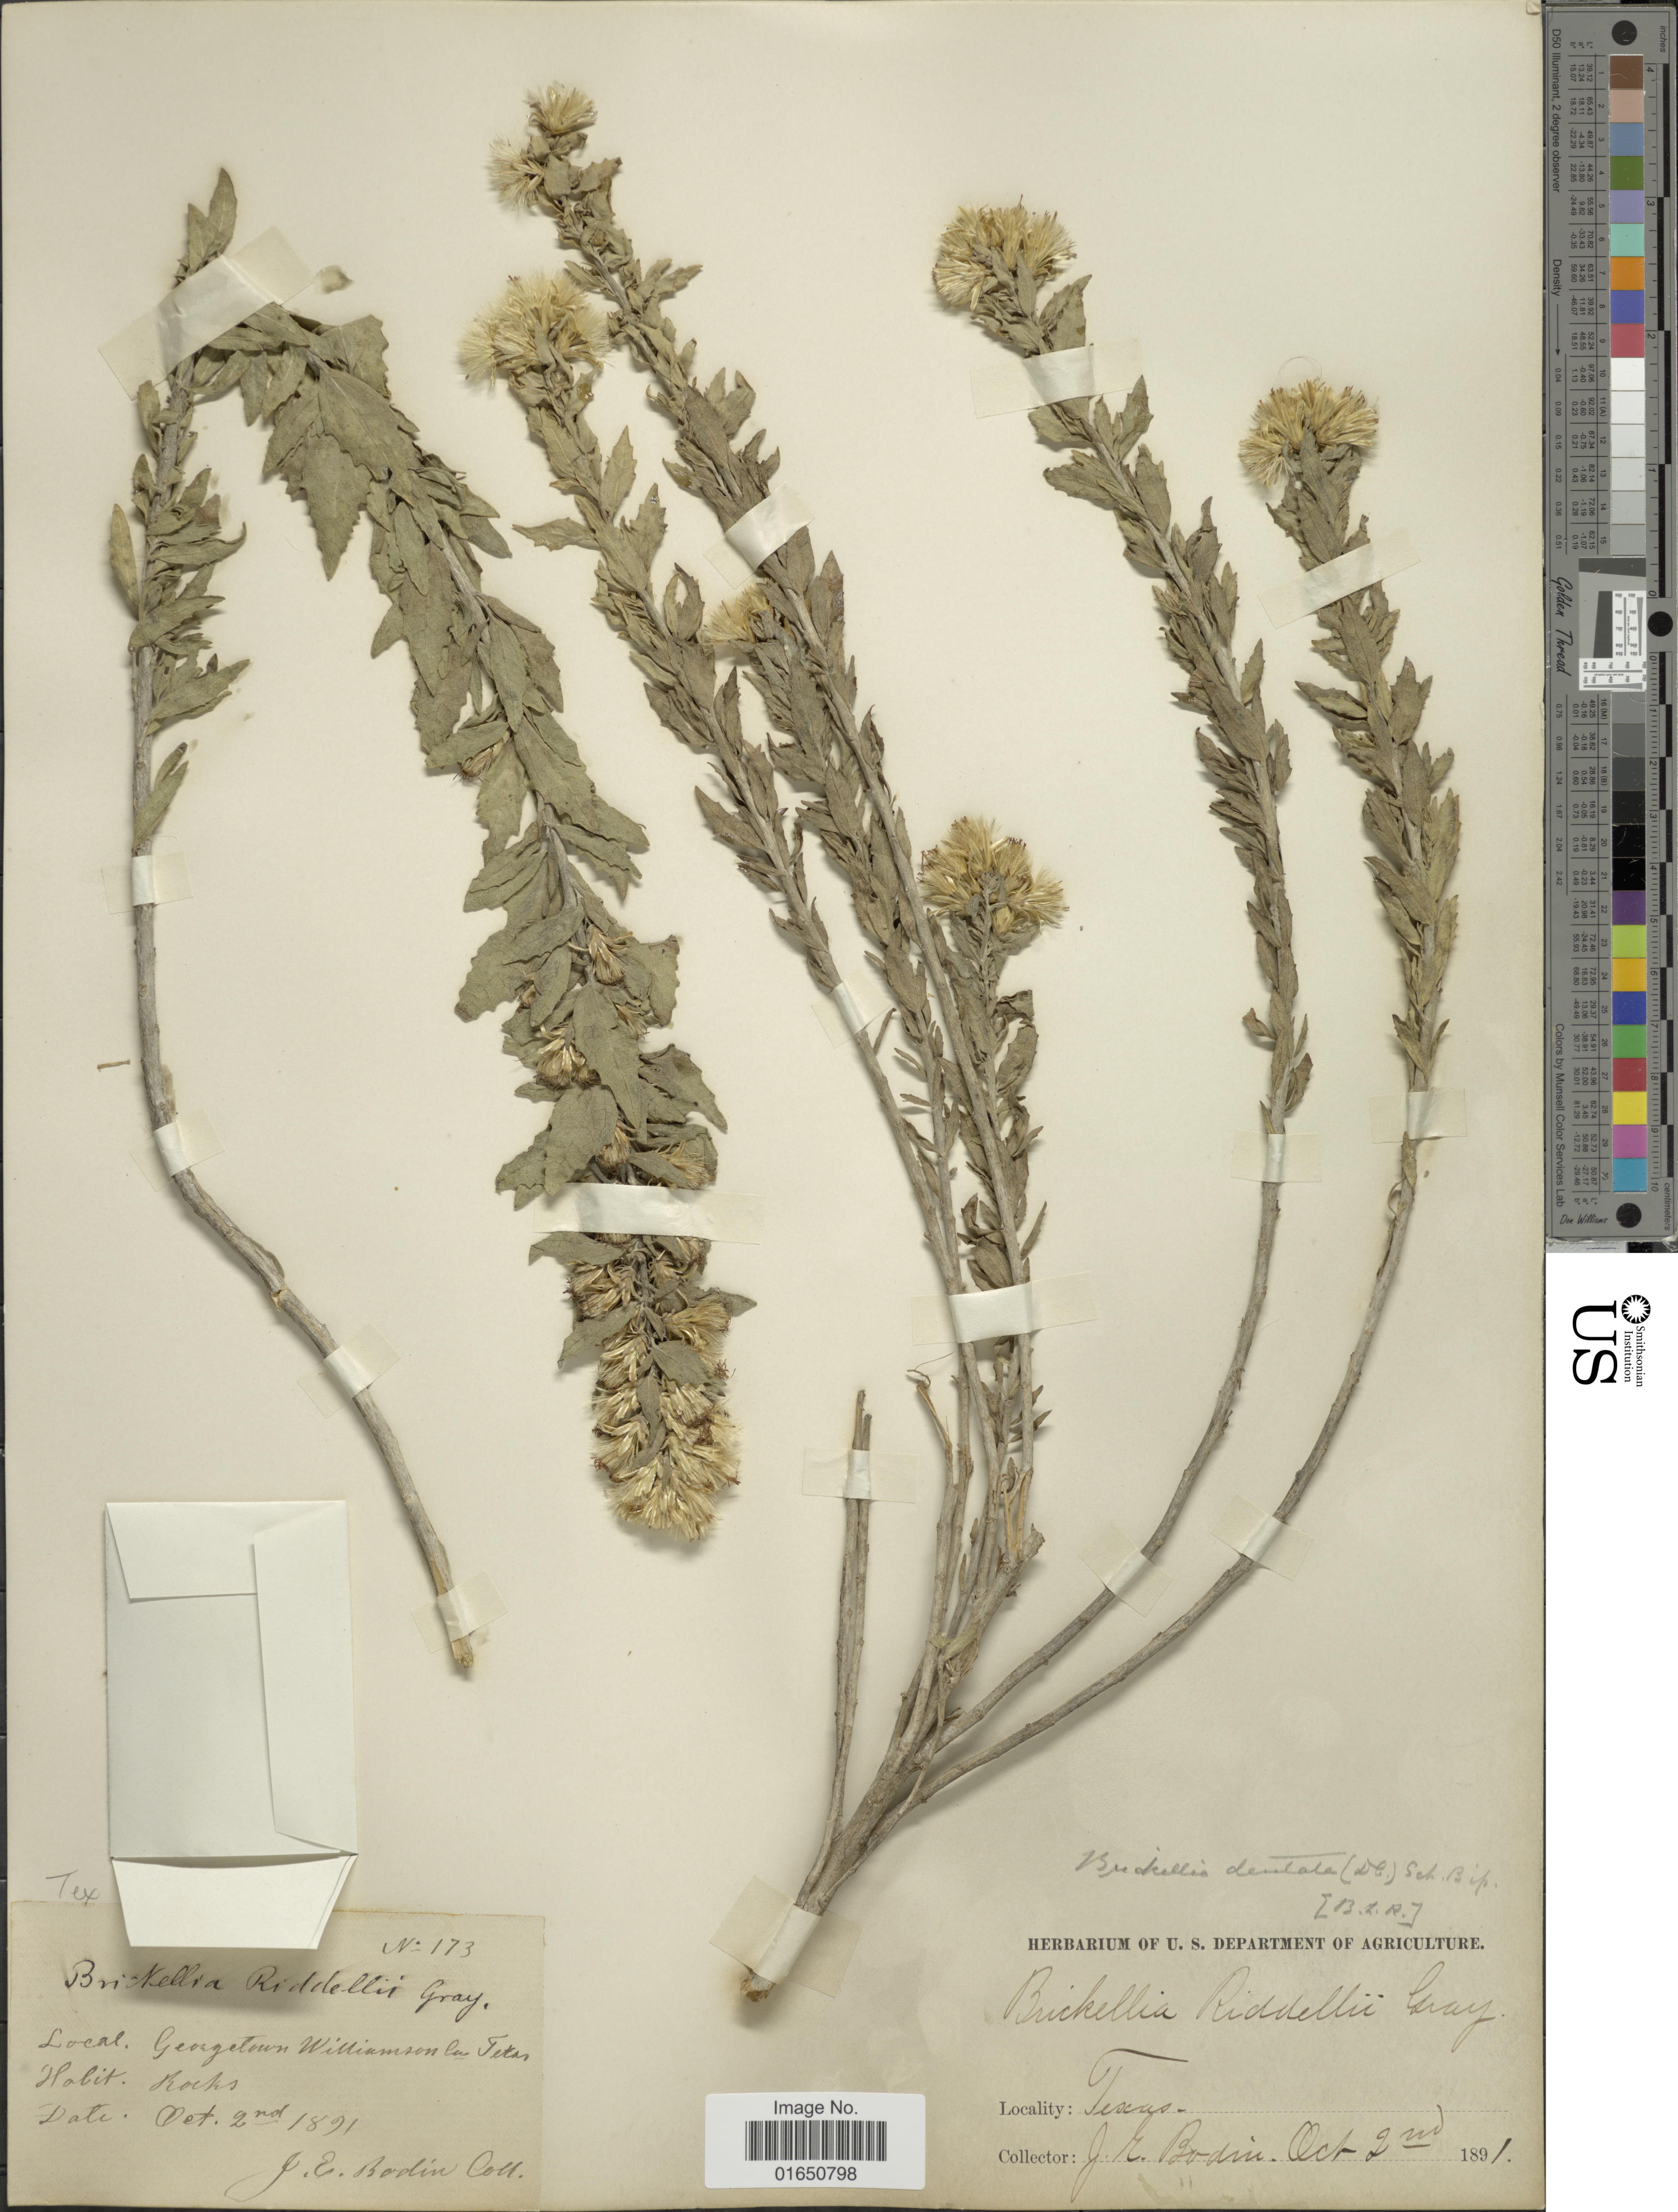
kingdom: Plantae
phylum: Tracheophyta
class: Magnoliopsida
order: Asterales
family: Asteraceae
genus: Brickellia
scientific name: Brickellia dentata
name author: (DC.) Sch. Bip.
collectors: J. E. Bodin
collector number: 173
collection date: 1891-10-02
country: United States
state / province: Texas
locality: Georgetown Williamson Co.